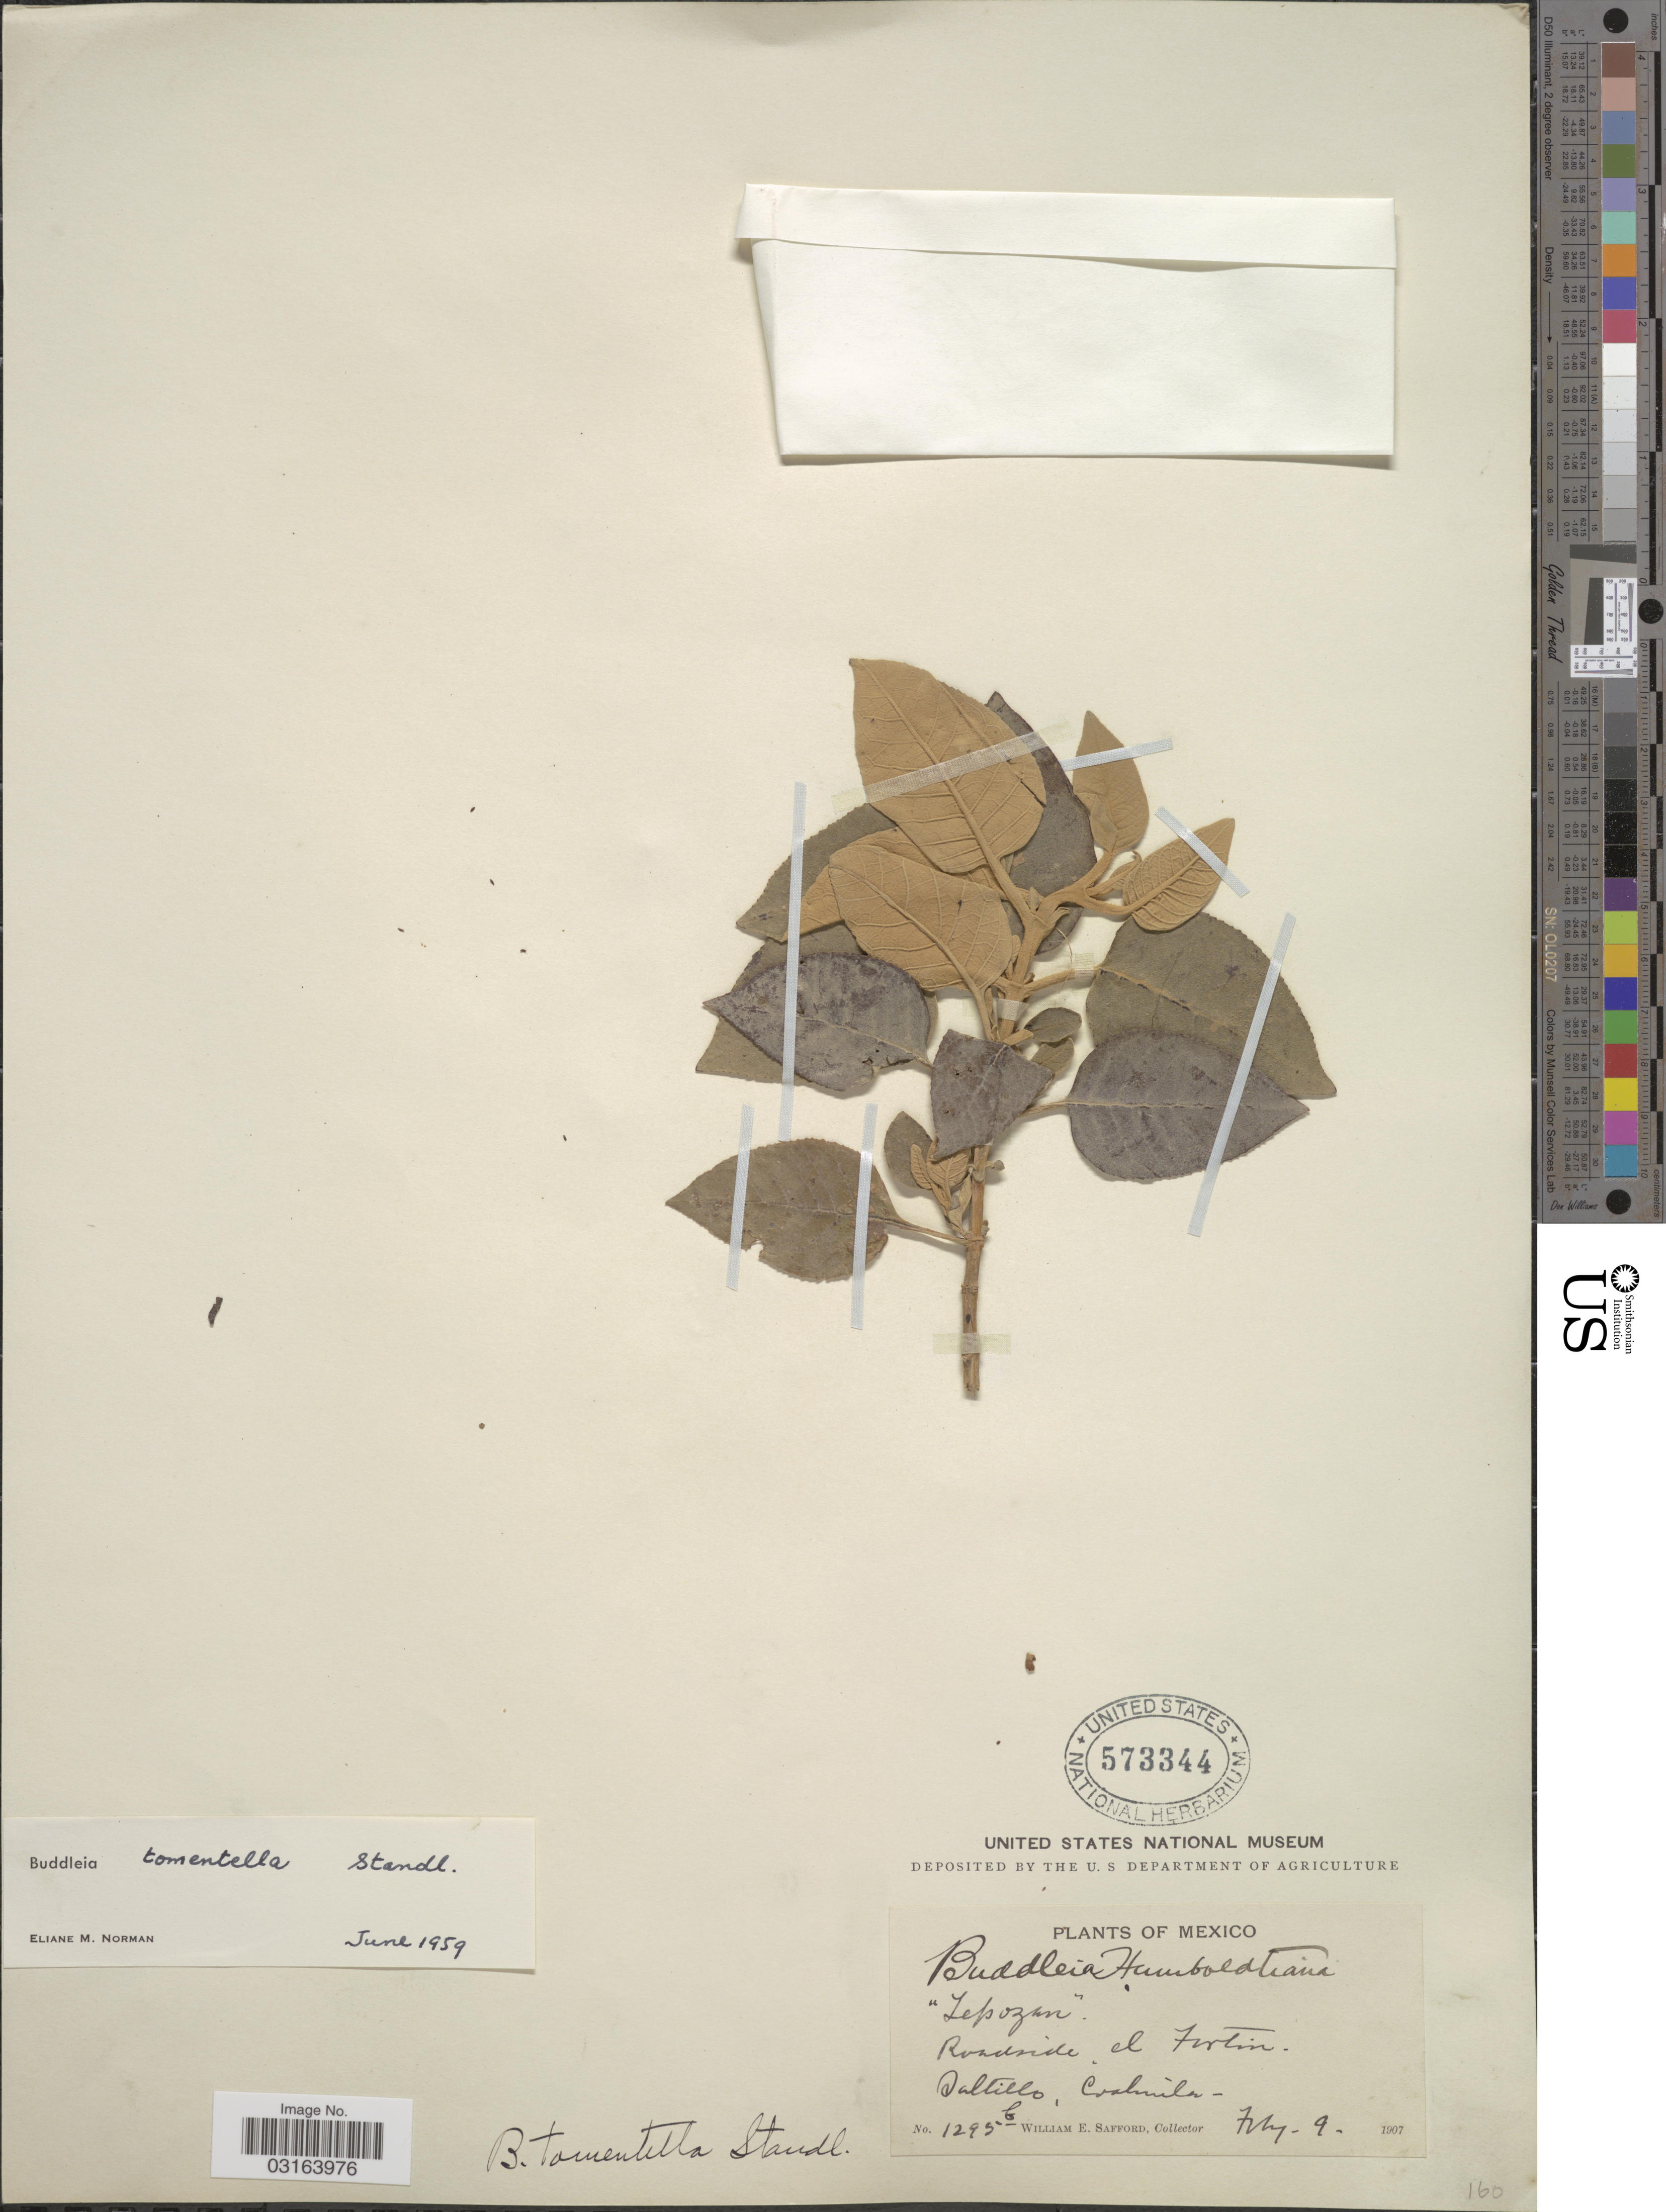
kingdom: Plantae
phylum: Tracheophyta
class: Magnoliopsida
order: Lamiales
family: Scrophulariaceae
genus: Buddleja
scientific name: Buddleja tomentella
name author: Standl.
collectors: W. E. Safford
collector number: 1295b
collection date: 1907-02-09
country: Mexico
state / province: Coahuila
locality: Roadside el Fortin. Saltillo.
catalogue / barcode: US 573344